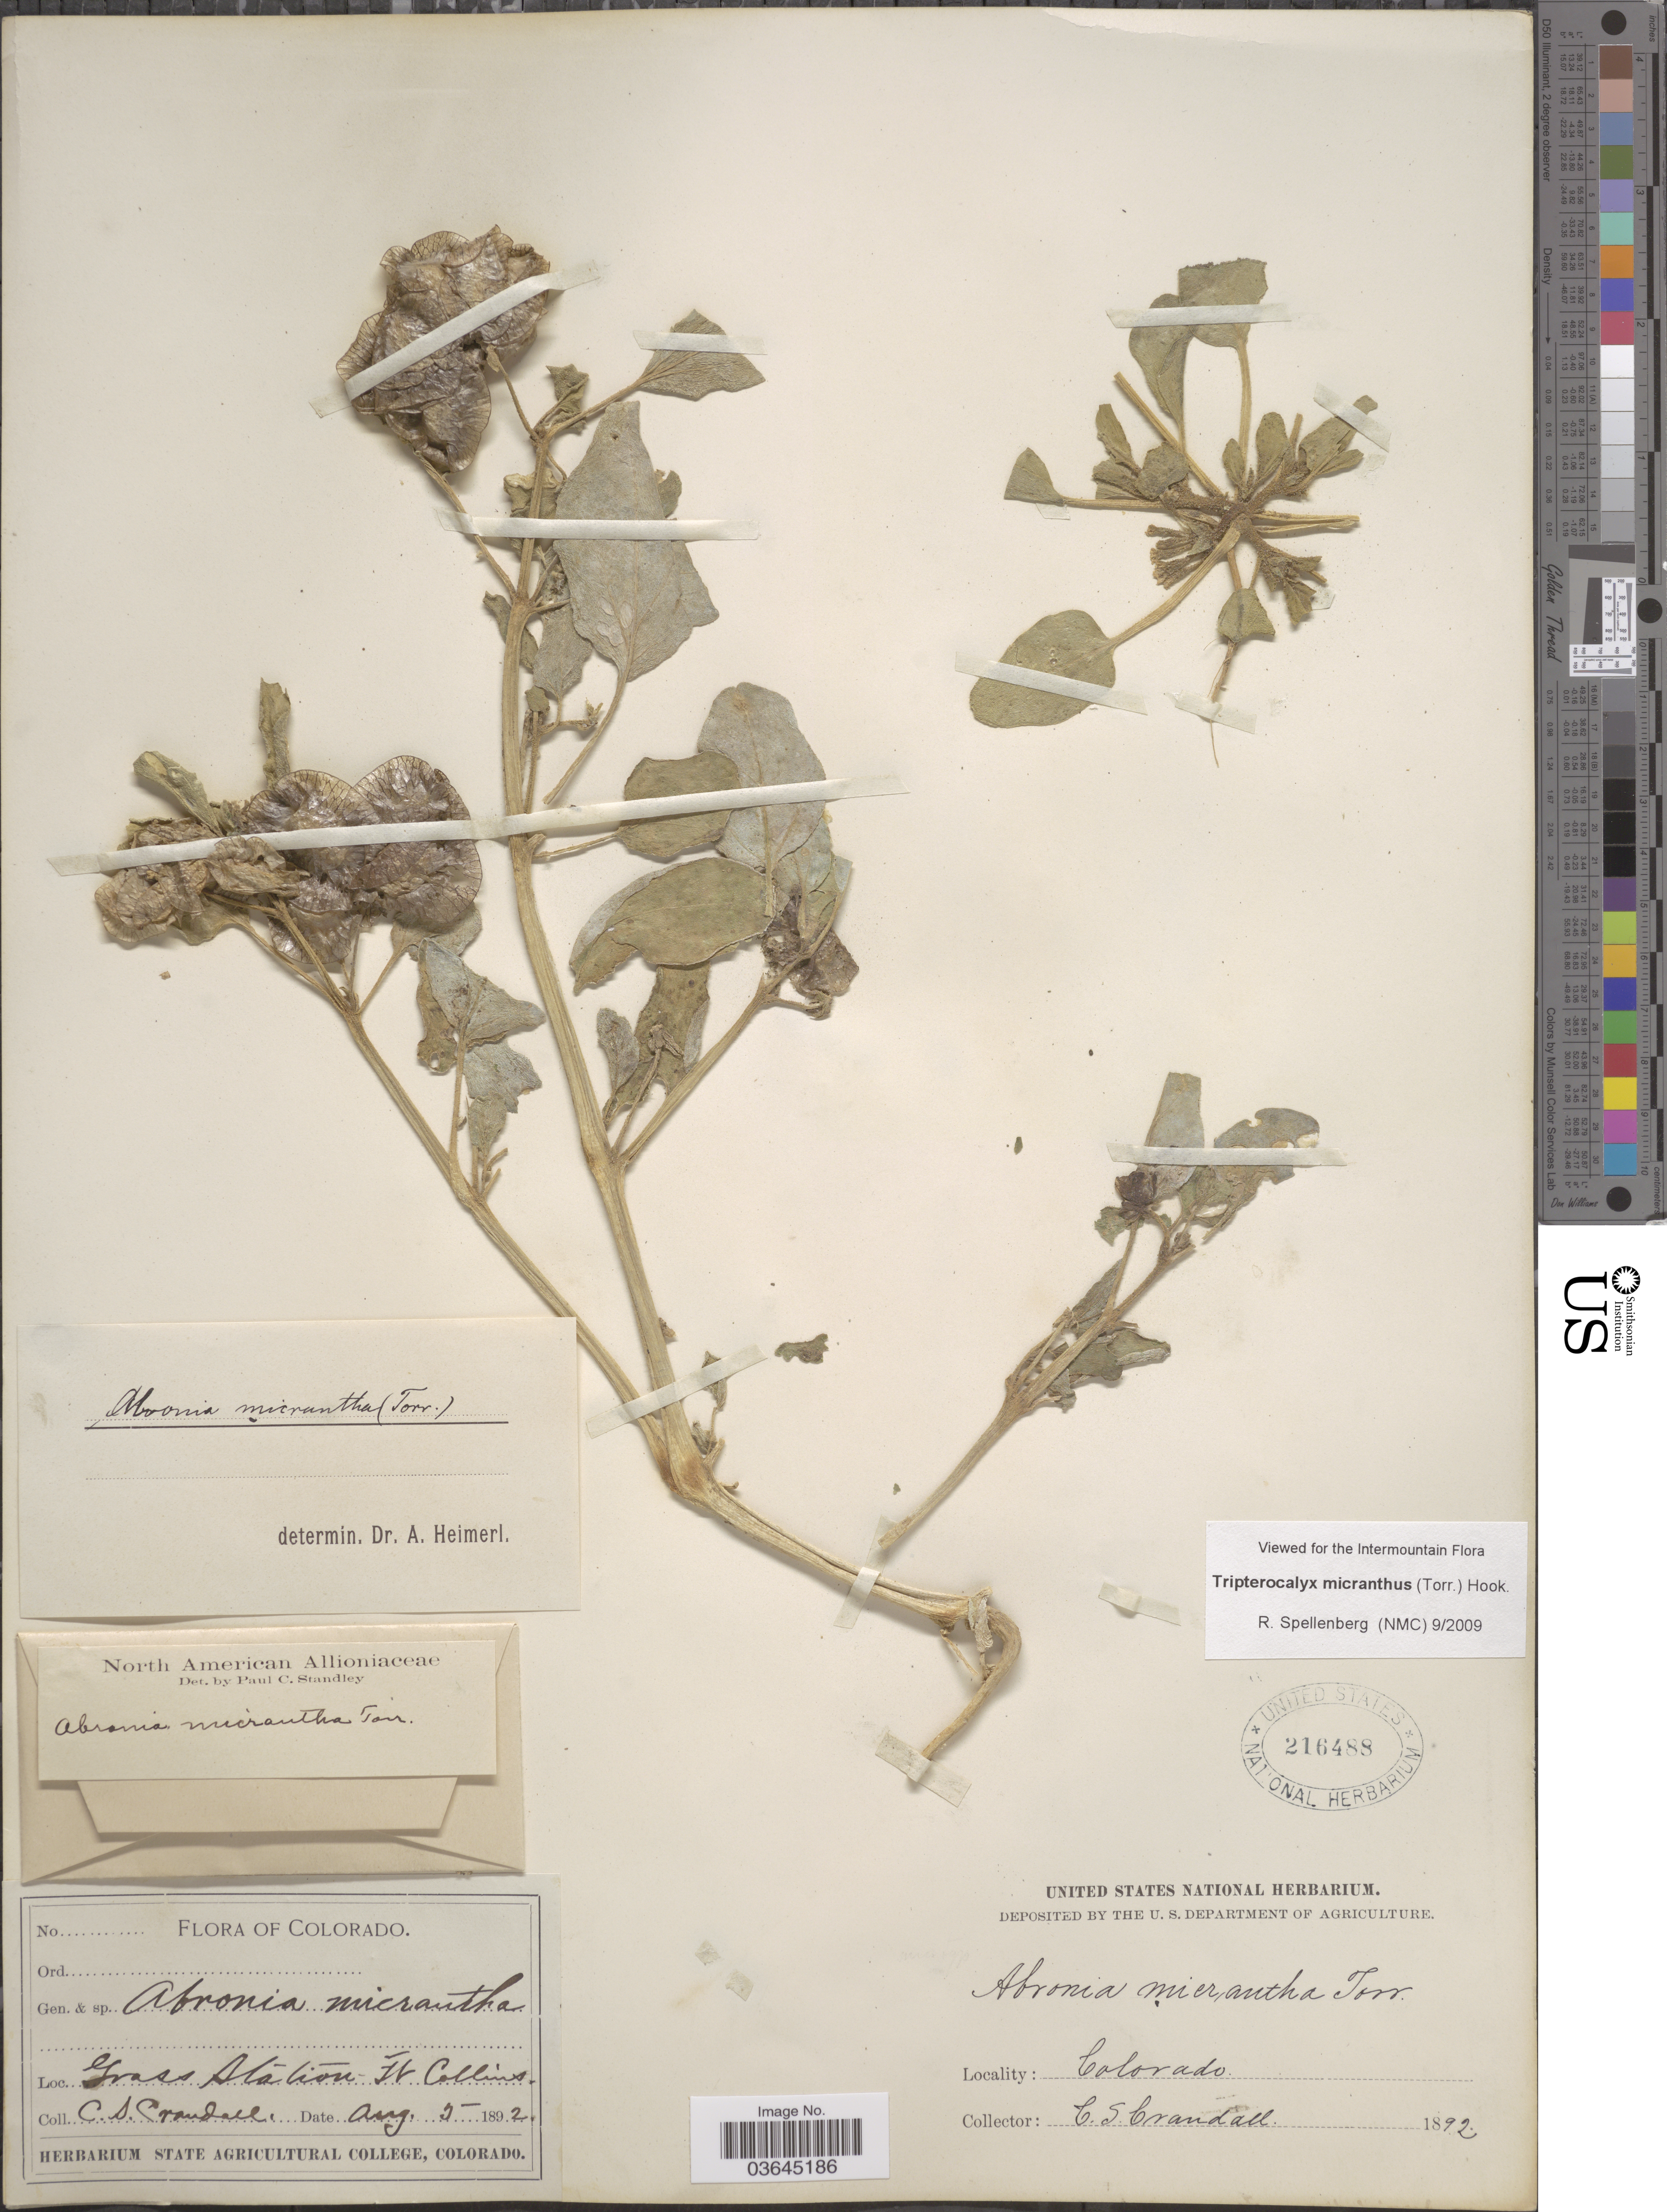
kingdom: Plantae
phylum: Tracheophyta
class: Magnoliopsida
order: Caryophyllales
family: Nyctaginaceae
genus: Tripterocalyx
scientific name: Tripterocalyx micranthus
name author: (Torr.) Hook.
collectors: C. Crandall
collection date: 1892-08-05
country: United States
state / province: Colorado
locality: Grass Station Ft. Collins.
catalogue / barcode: US 216488